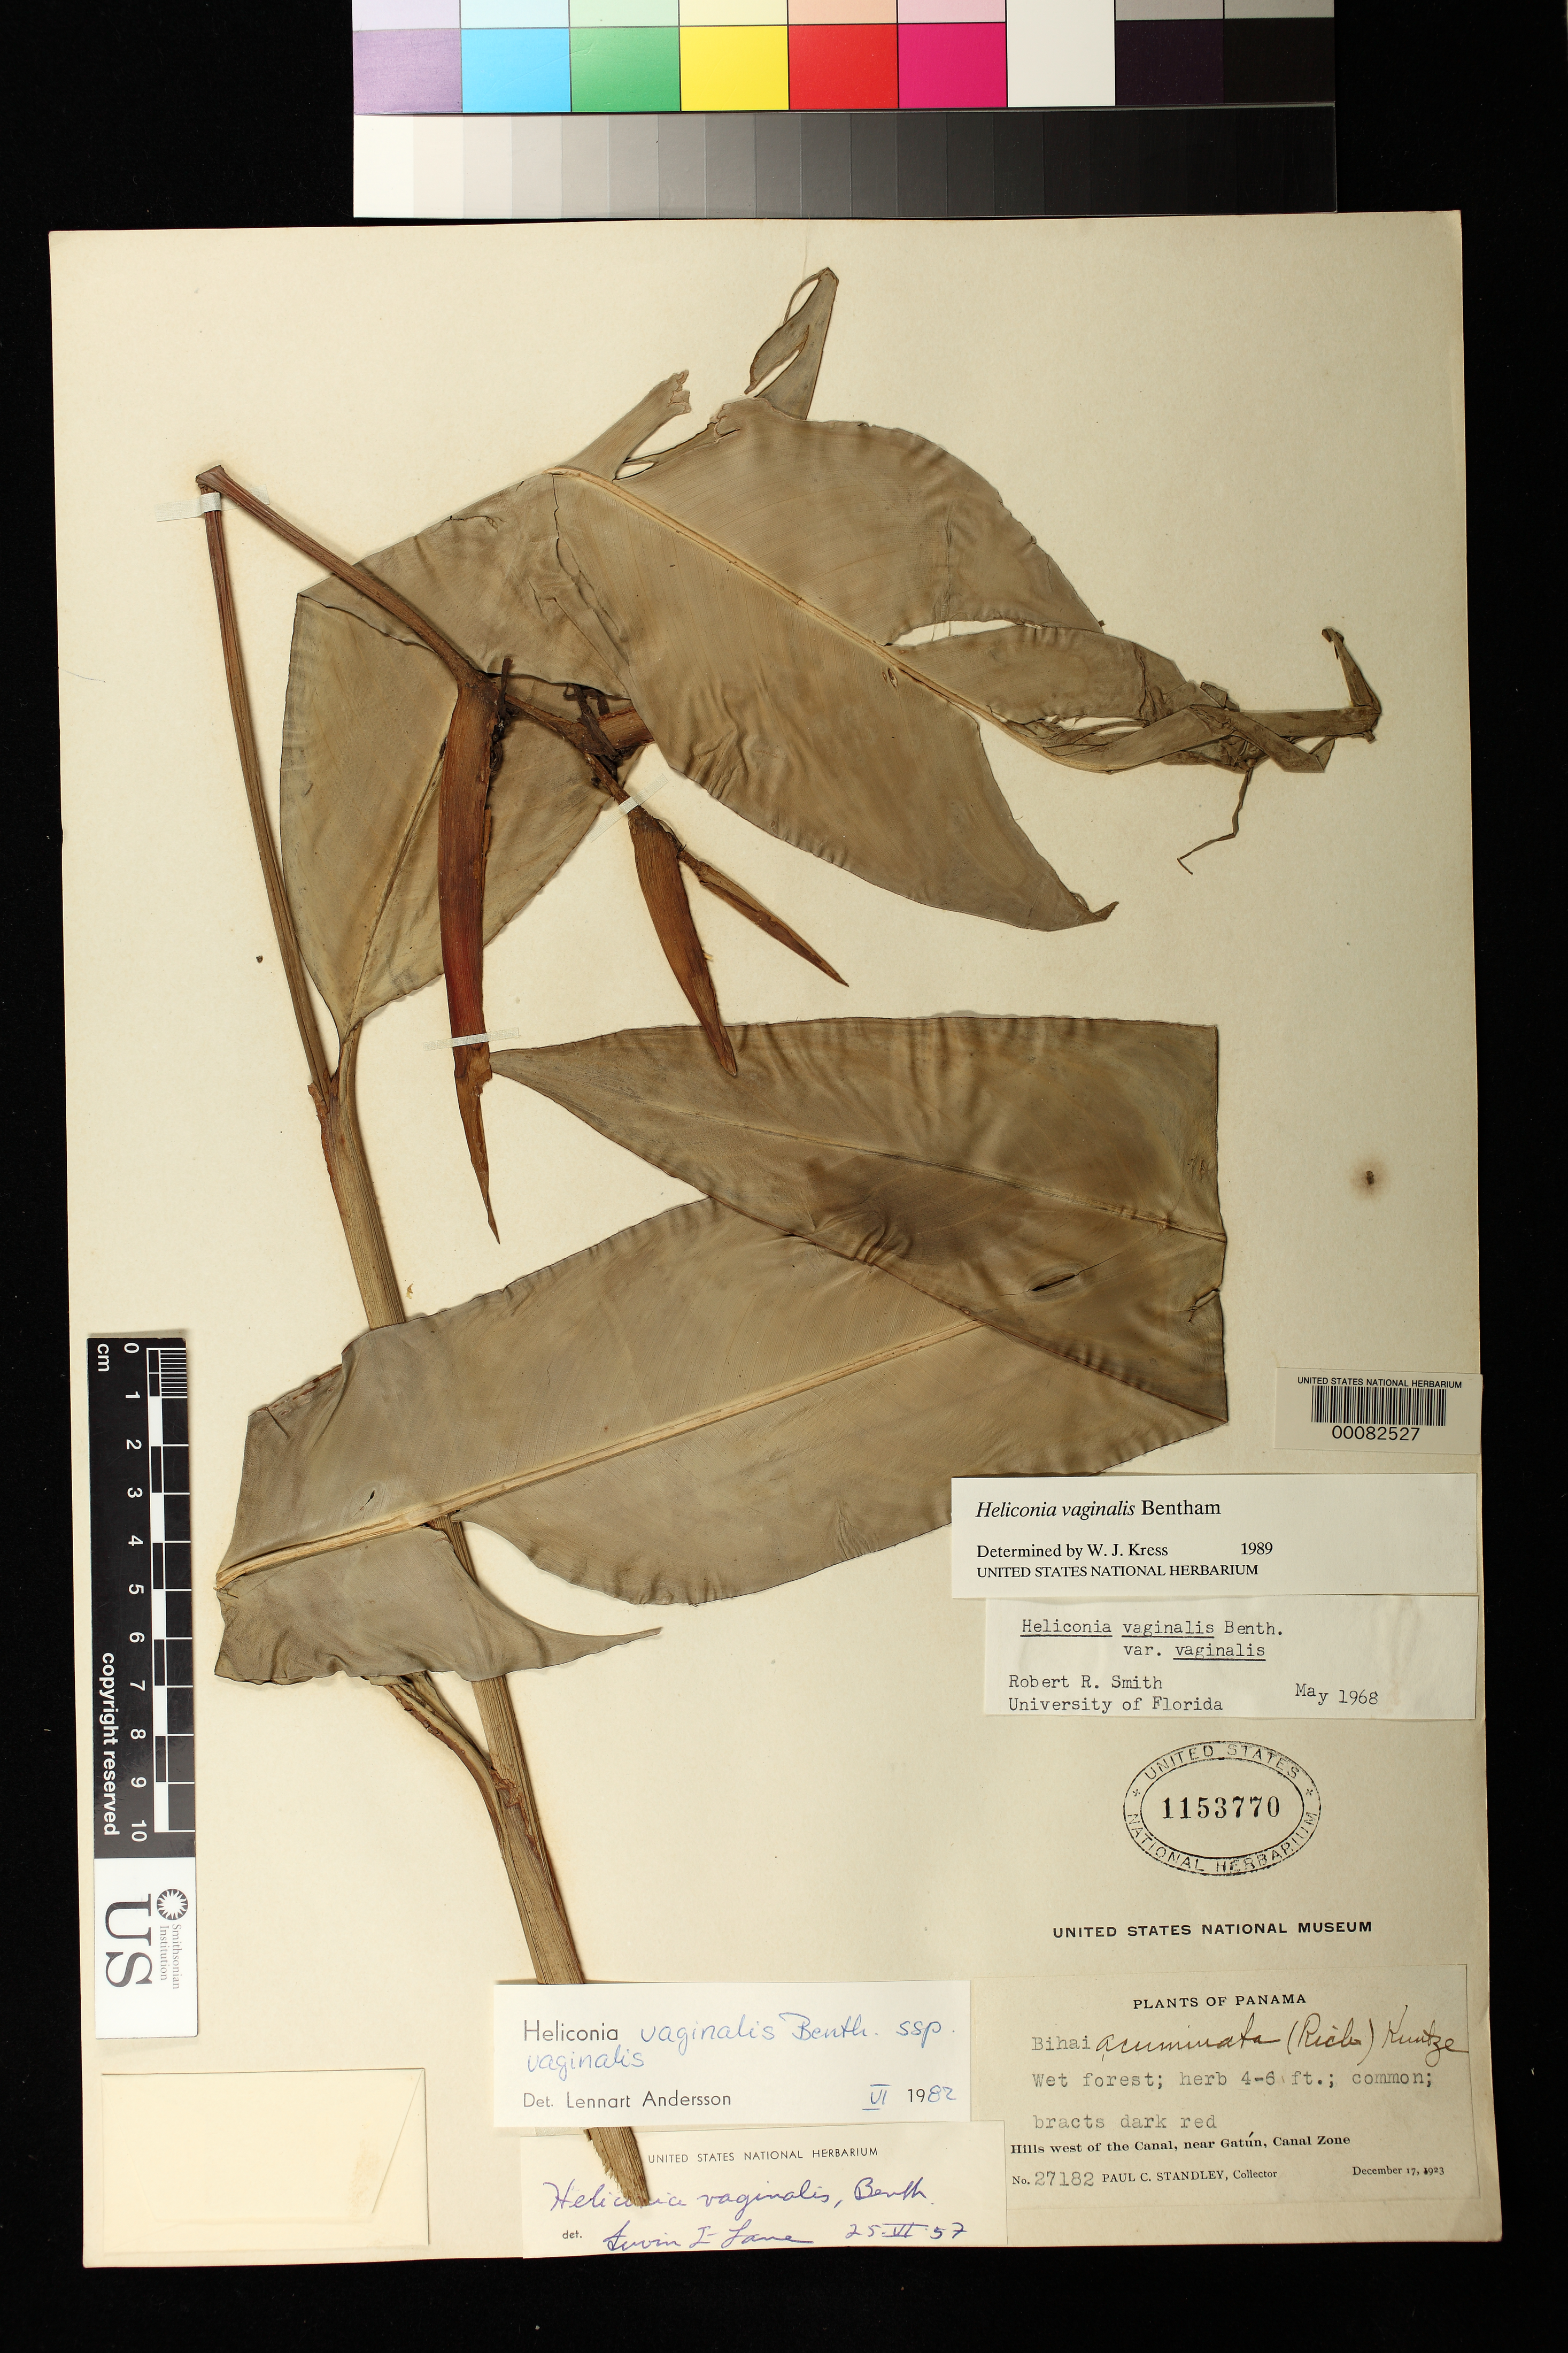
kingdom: Plantae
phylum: Tracheophyta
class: Liliopsida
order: Zingiberales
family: Heliconiaceae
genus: Heliconia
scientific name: Heliconia vaginalis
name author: Benth.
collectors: P. C. Standley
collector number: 27182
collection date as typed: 17 Dec 1923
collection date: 1923-12-17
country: Panama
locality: Hills W of the Canal, near Gatun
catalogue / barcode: US 1153770